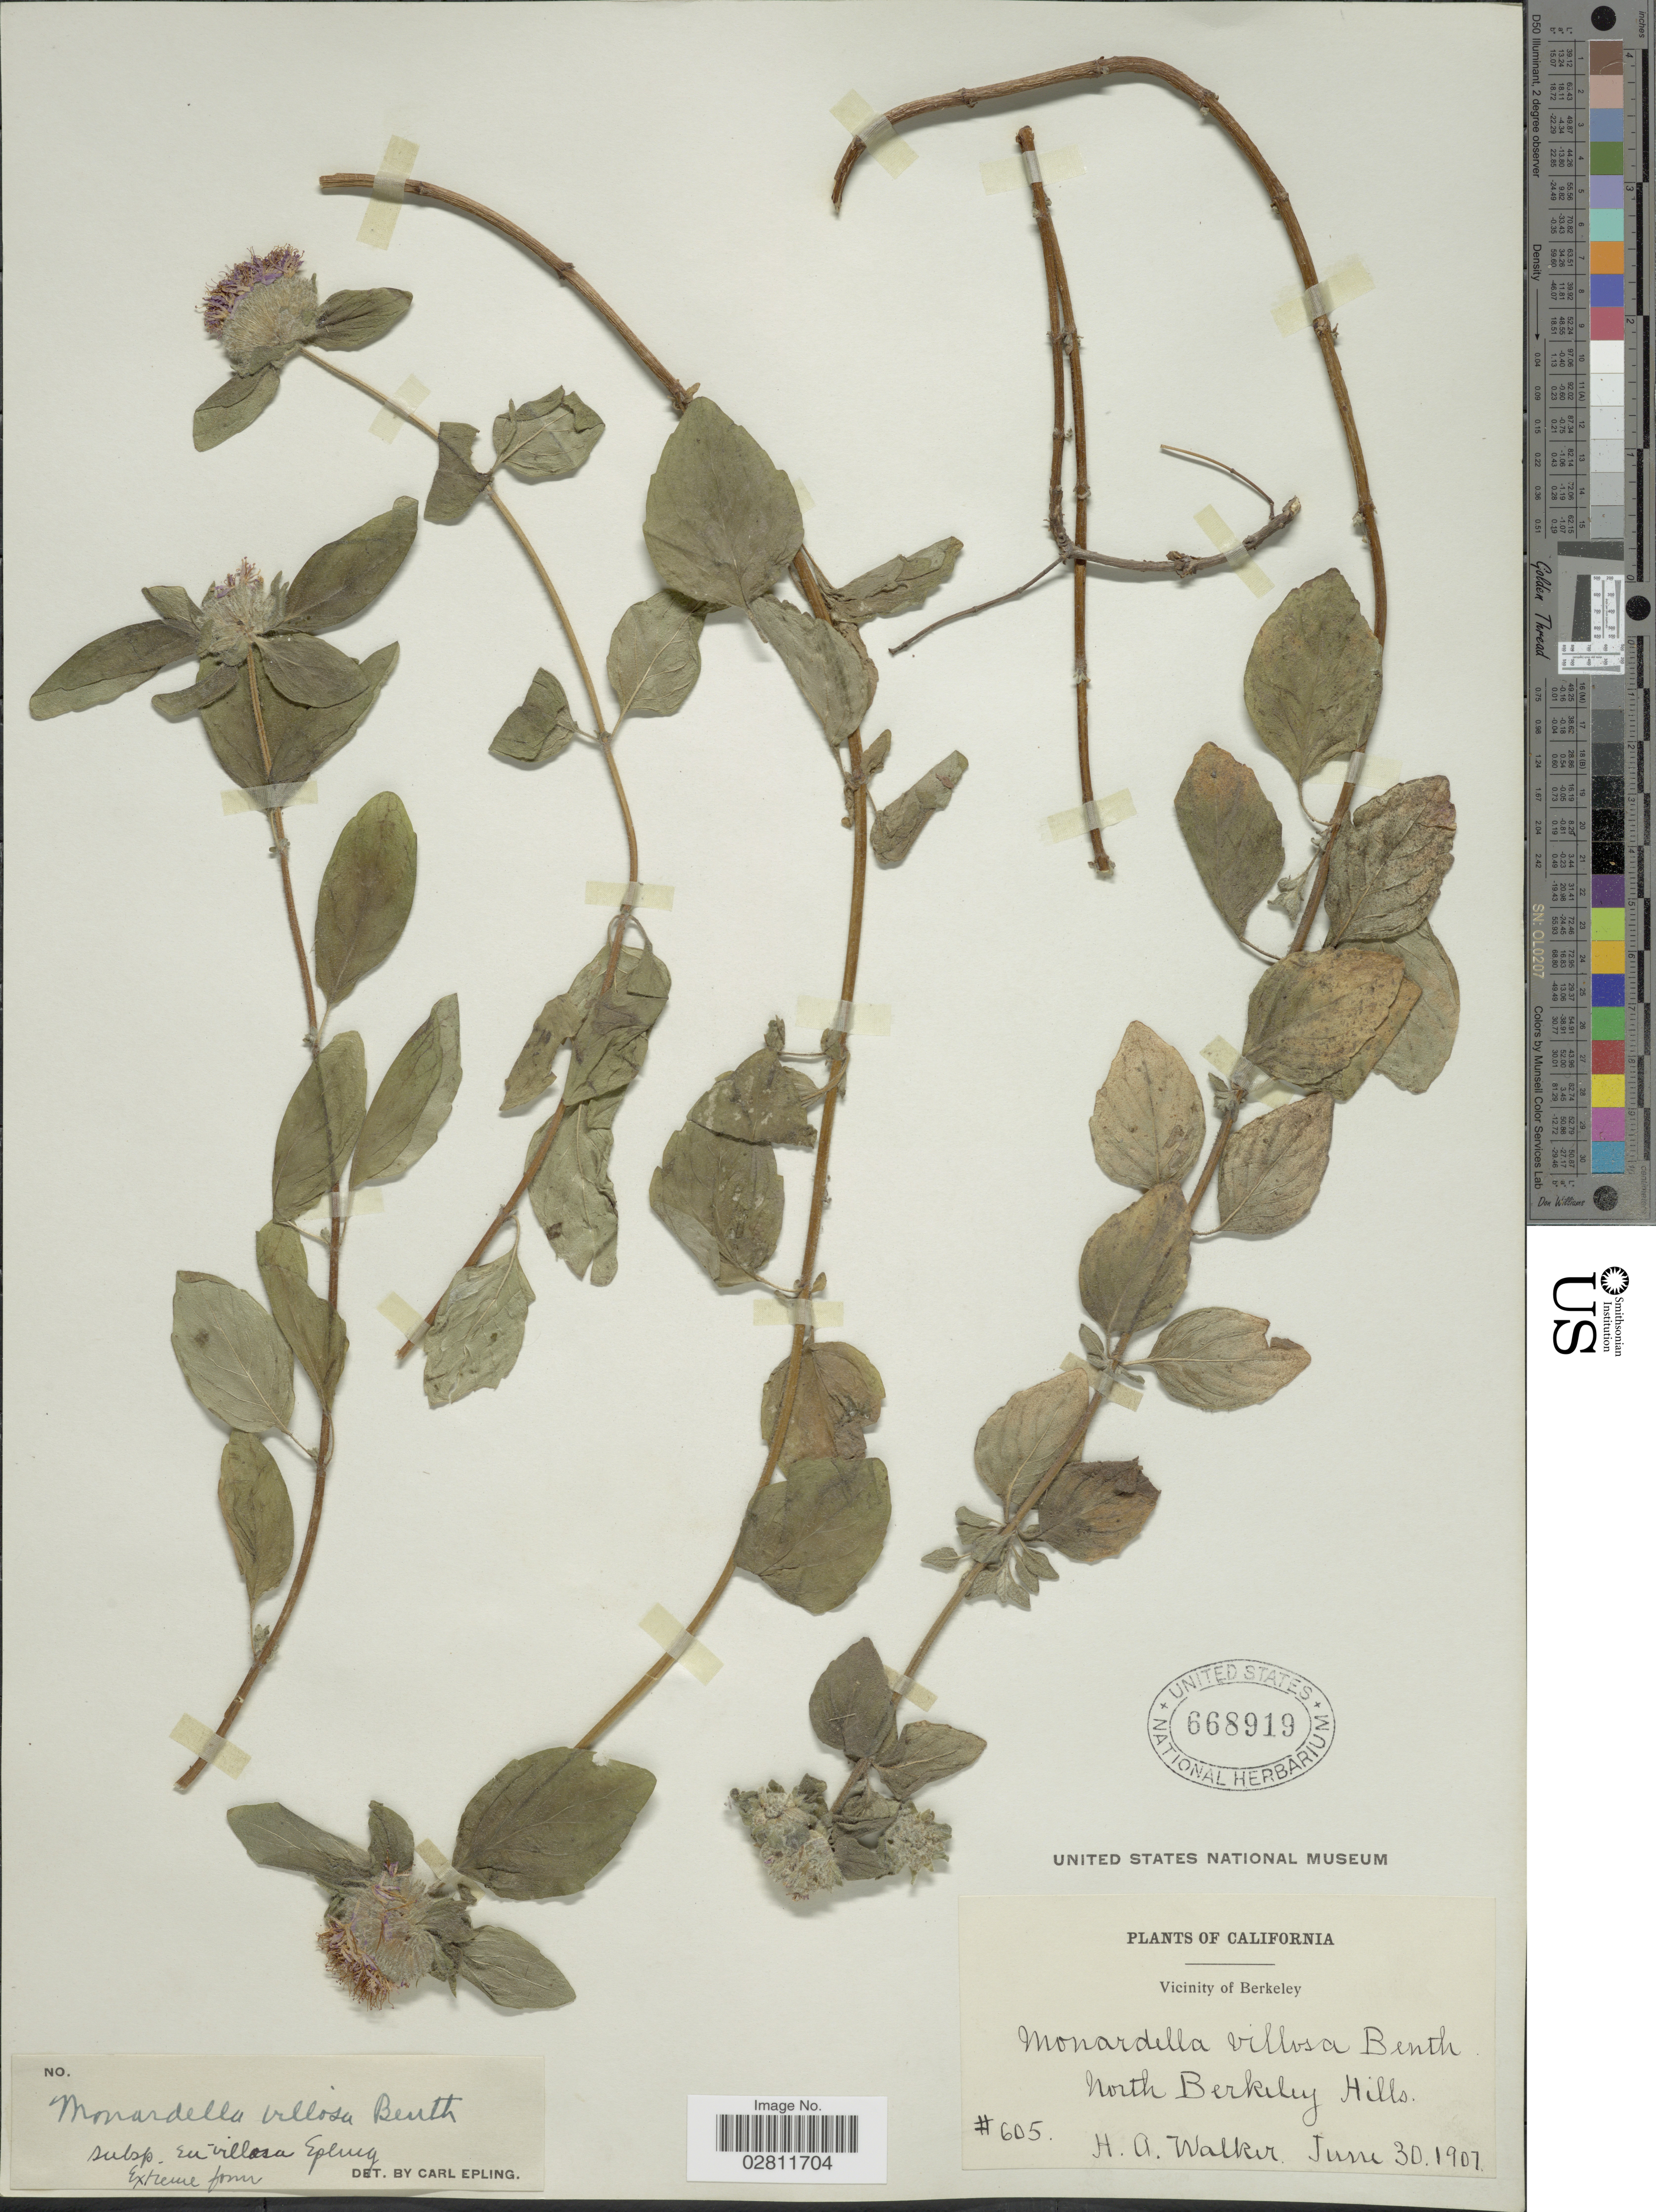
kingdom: Plantae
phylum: Tracheophyta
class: Magnoliopsida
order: Lamiales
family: Lamiaceae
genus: Monardella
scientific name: Monardella villosa subsp. euvillosa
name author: Epling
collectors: H. Walker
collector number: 605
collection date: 1907-06-30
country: United States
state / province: California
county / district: Alameda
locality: Vicinity of Berkeley. North Berkeley Hills.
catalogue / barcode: US 668919